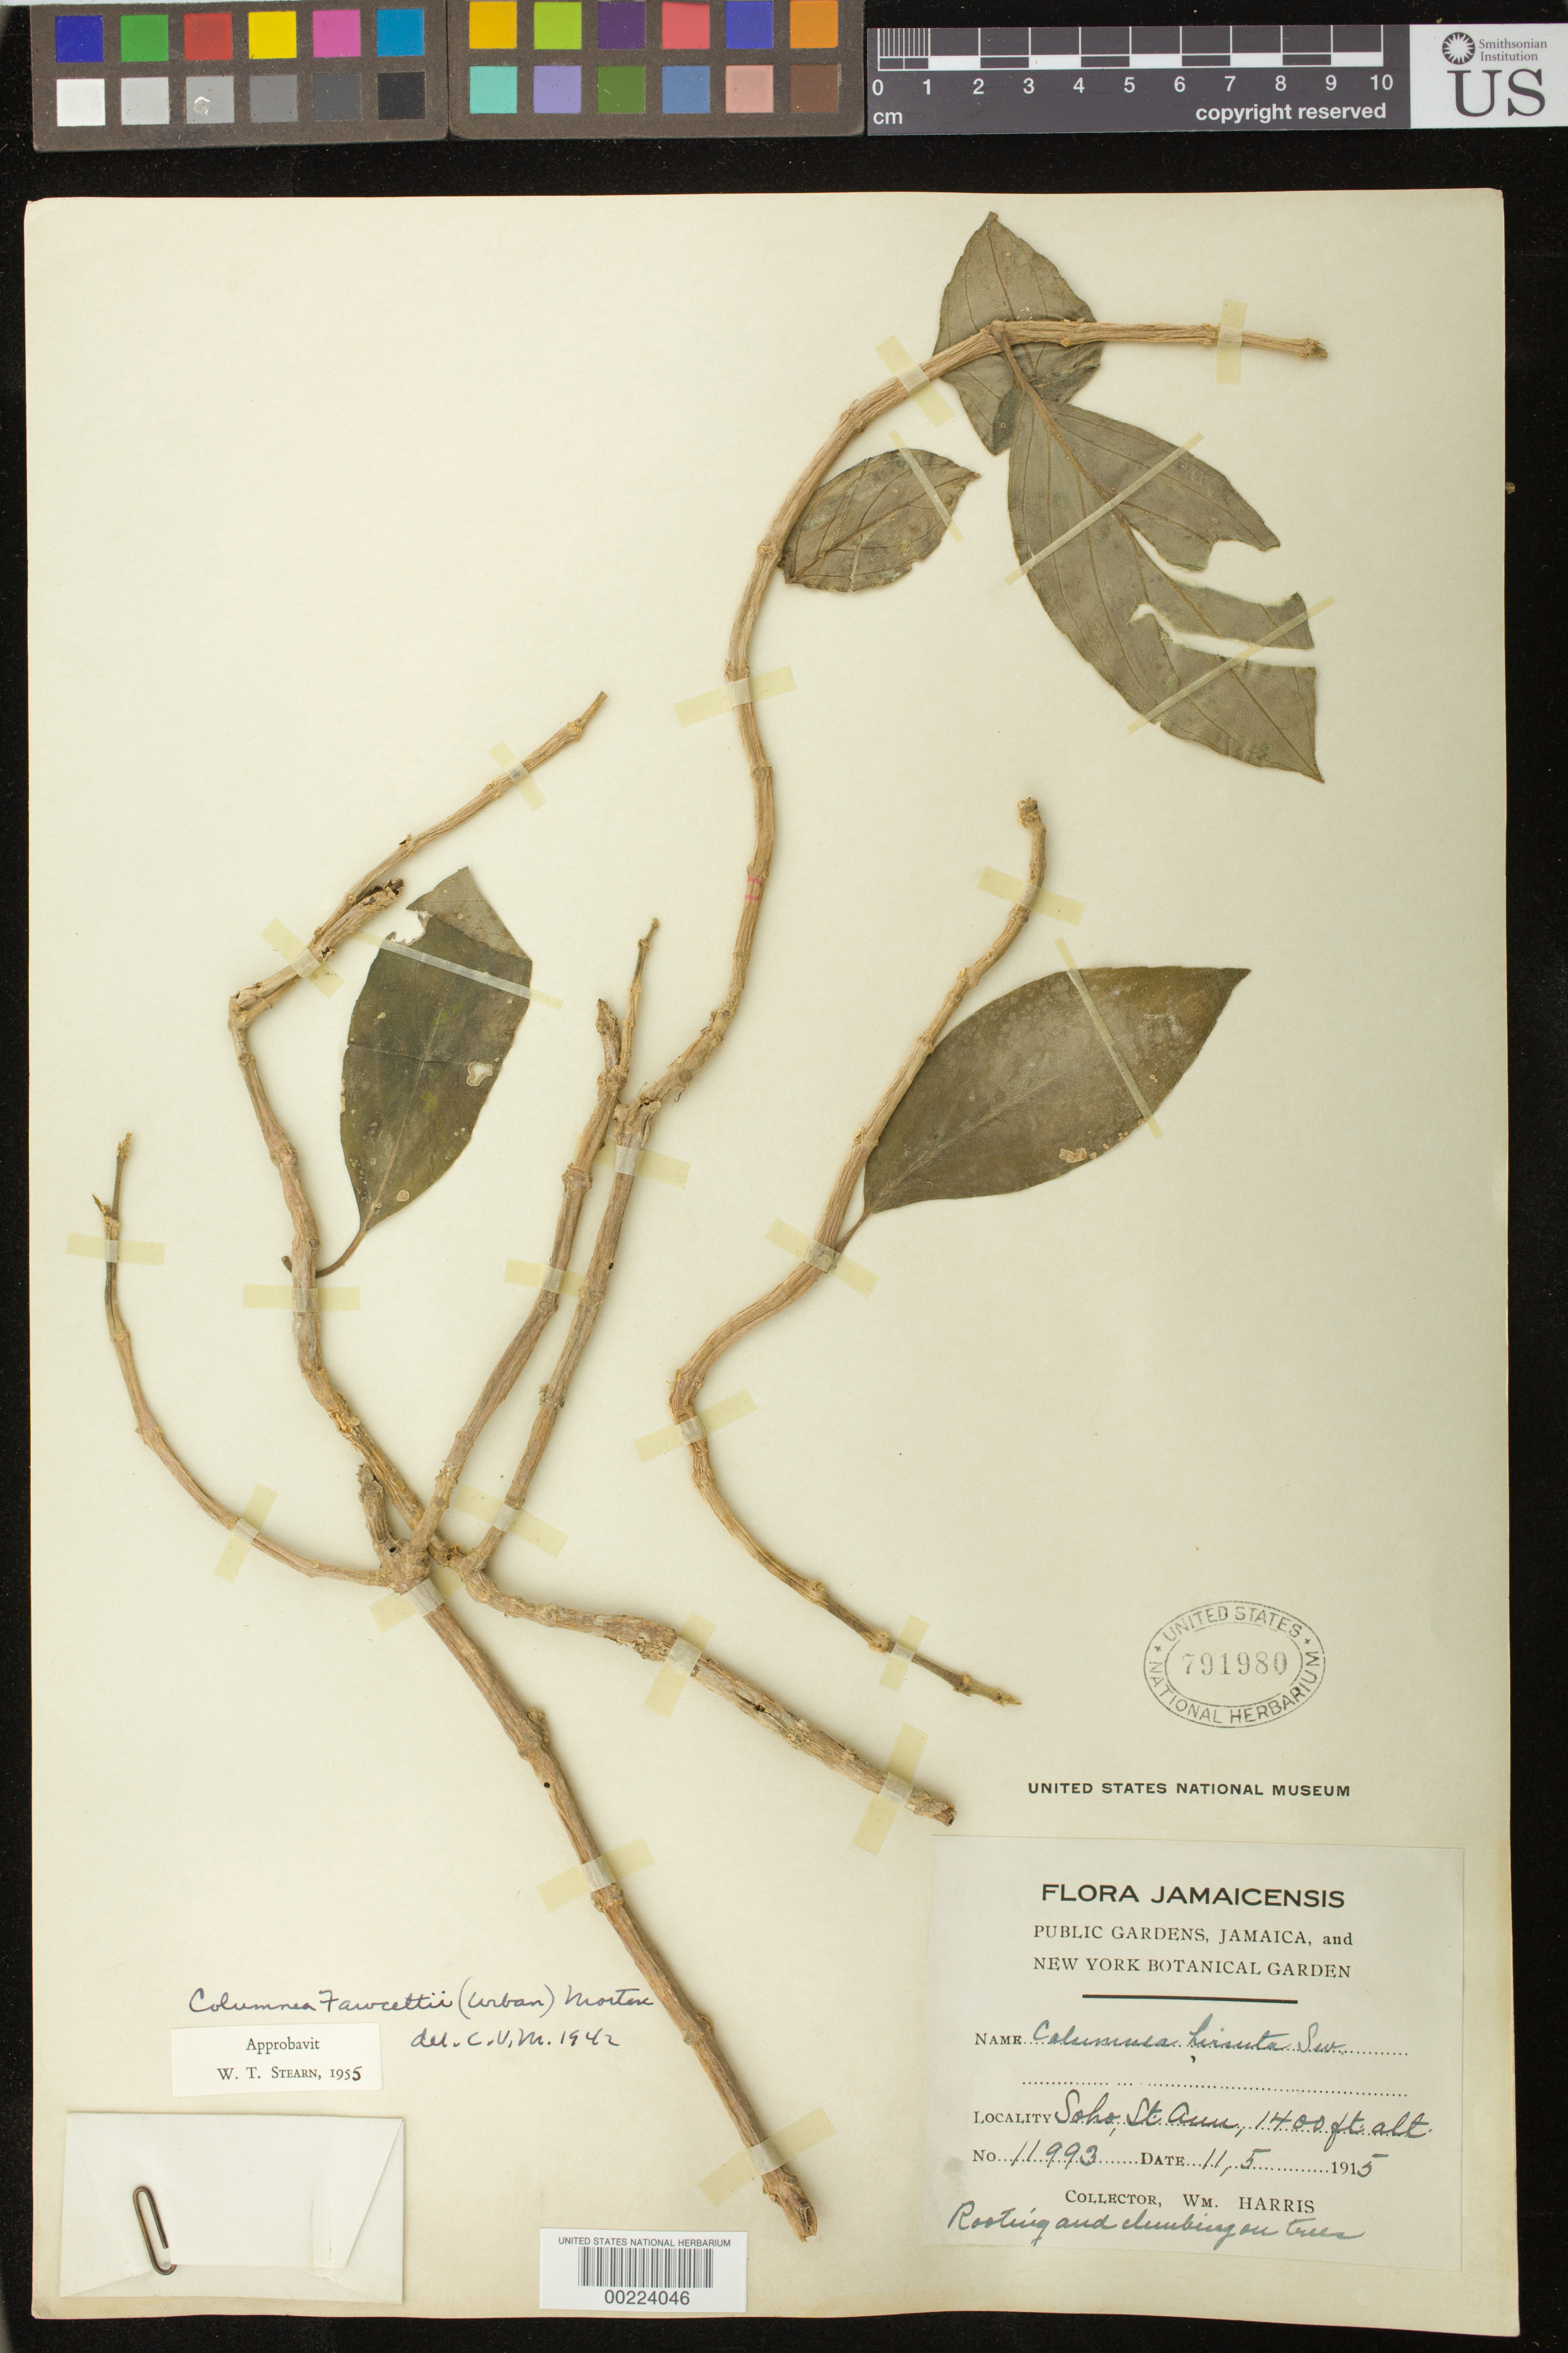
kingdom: Plantae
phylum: Tracheophyta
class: Magnoliopsida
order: Lamiales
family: Gesneriaceae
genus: Columnea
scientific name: Columnea fawcettii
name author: (Urb.) C.V. Morton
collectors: W. Harris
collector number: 11993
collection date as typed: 11 May 1915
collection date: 1915-05-11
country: Jamaica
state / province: Saint Ann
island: Jamaica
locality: Soho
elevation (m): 427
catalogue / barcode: US 791980